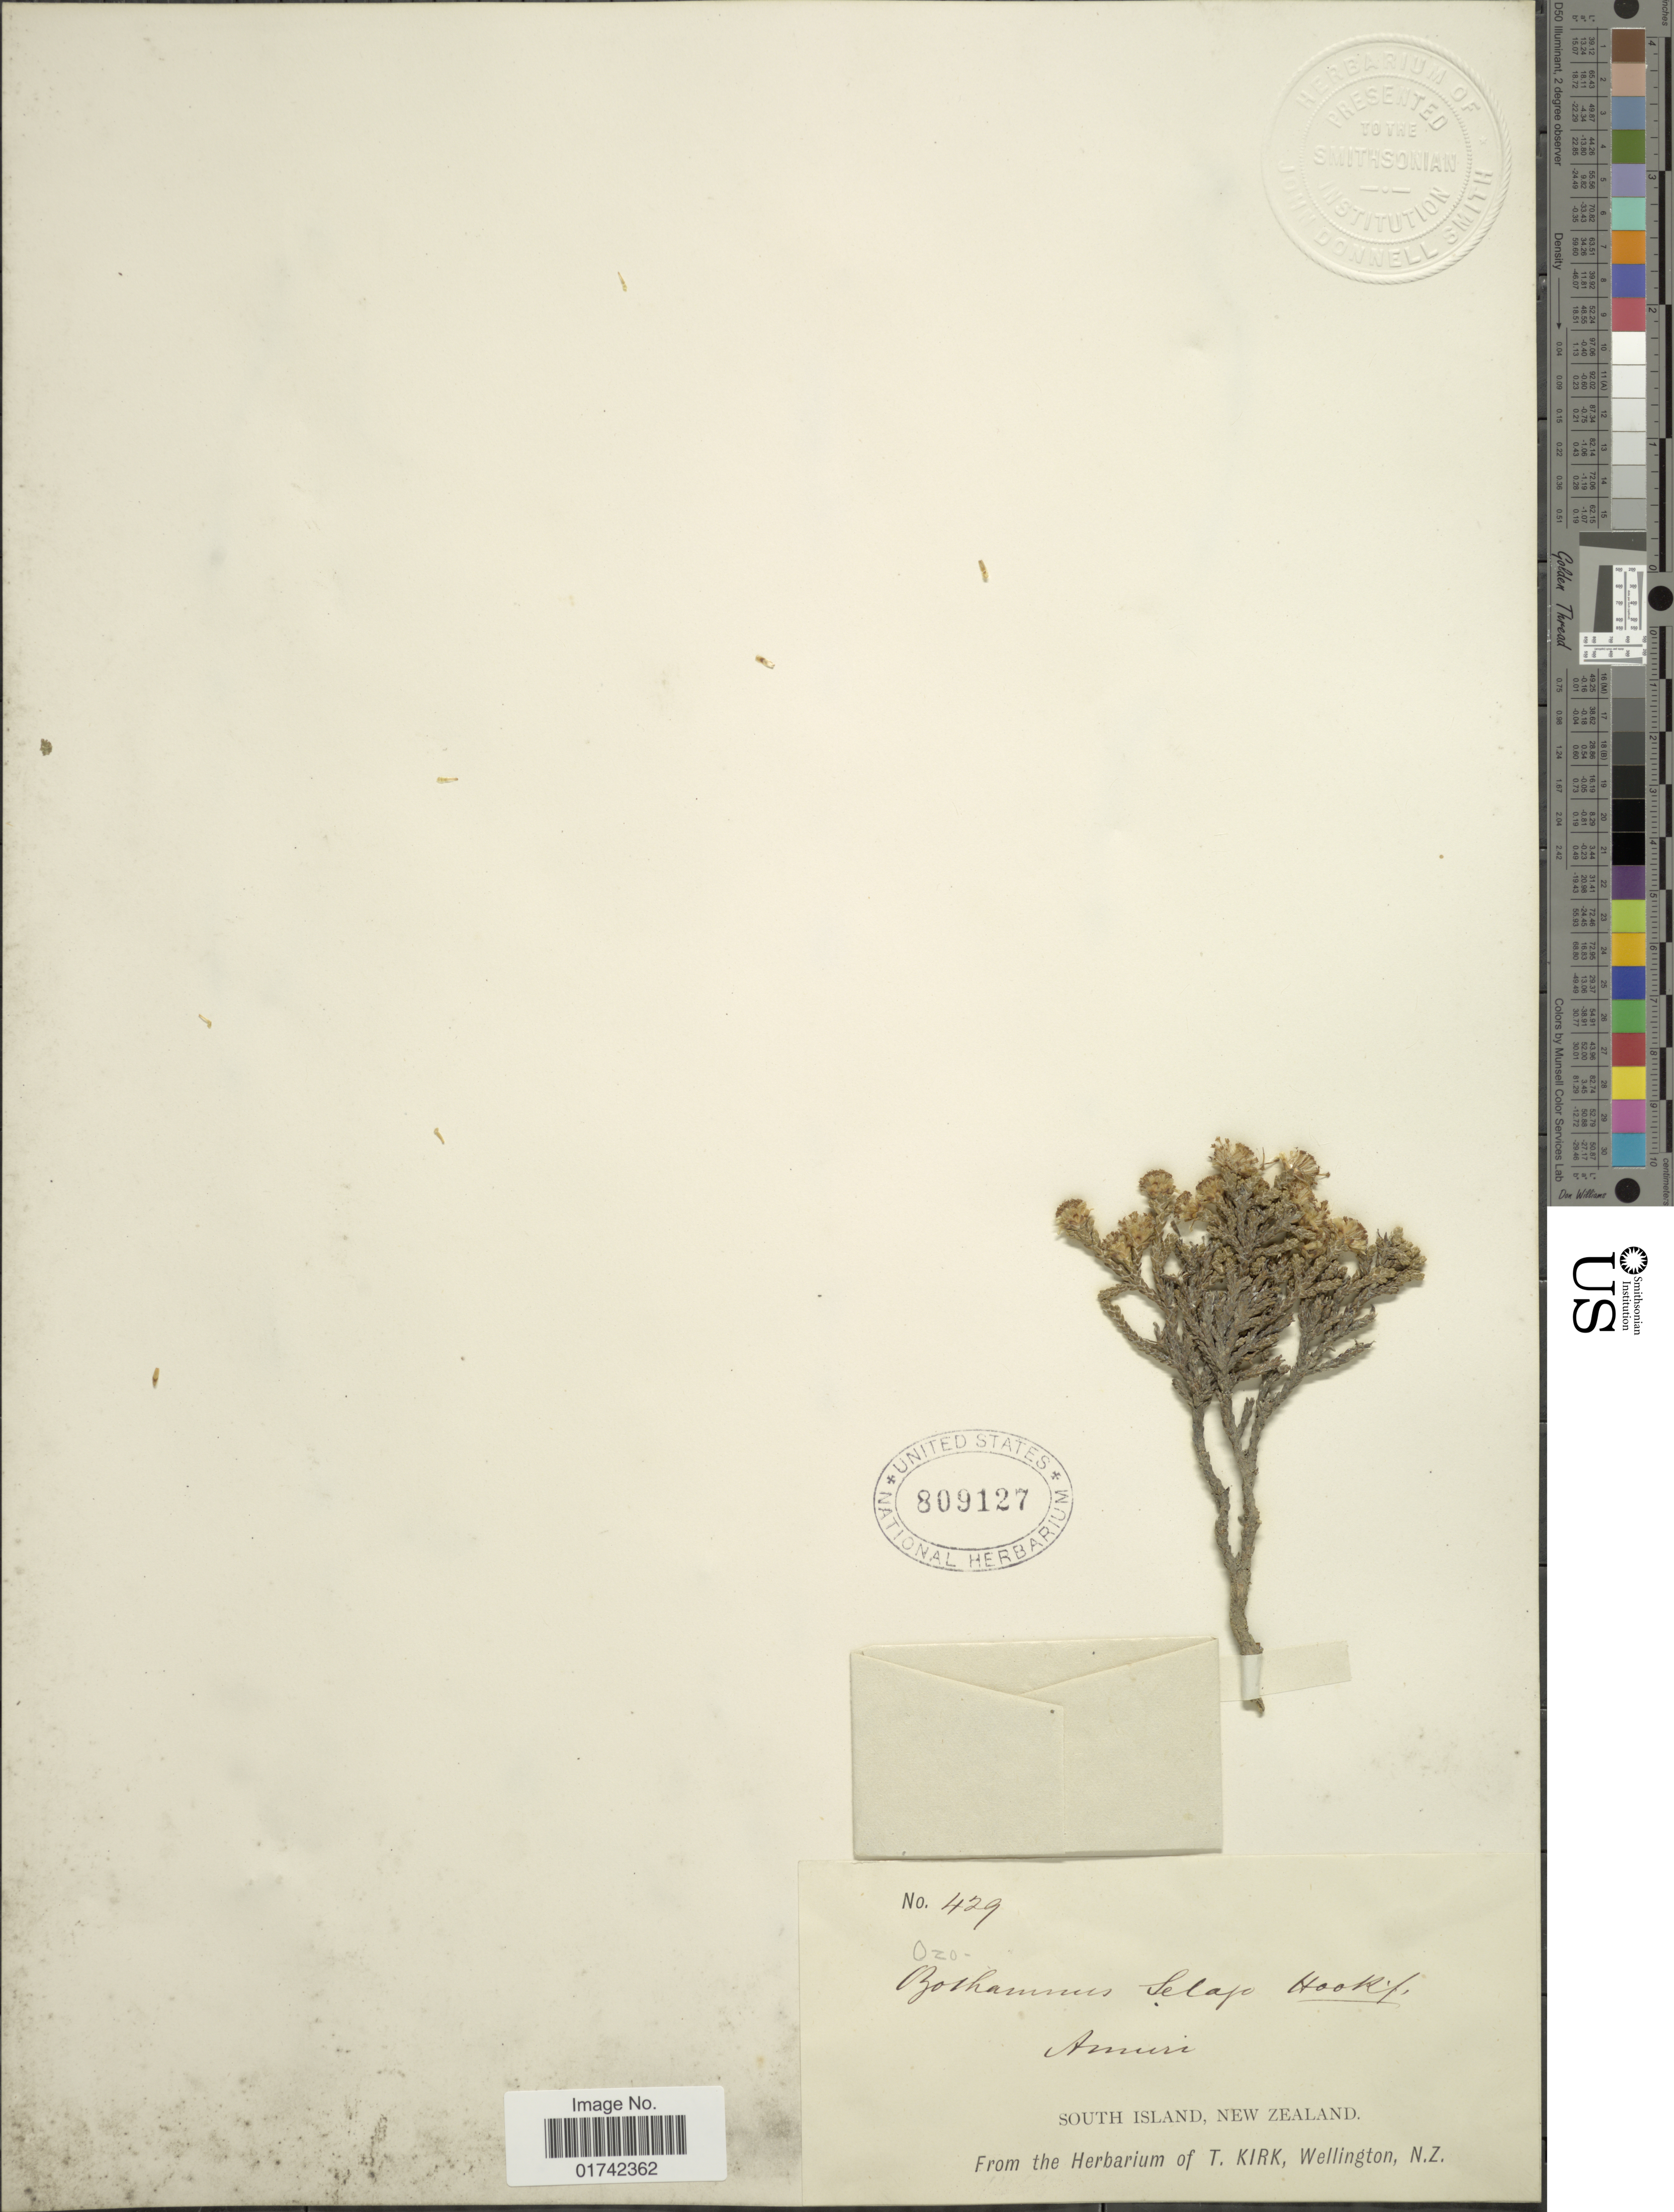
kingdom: Plantae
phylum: Tracheophyta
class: Magnoliopsida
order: Asterales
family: Asteraceae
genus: Helichrysum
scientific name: Helichrysum selago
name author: Benth. & Hook. f. ex Kirk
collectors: ex herb. T. Kirk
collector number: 429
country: New Zealand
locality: South Island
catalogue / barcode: US 809127